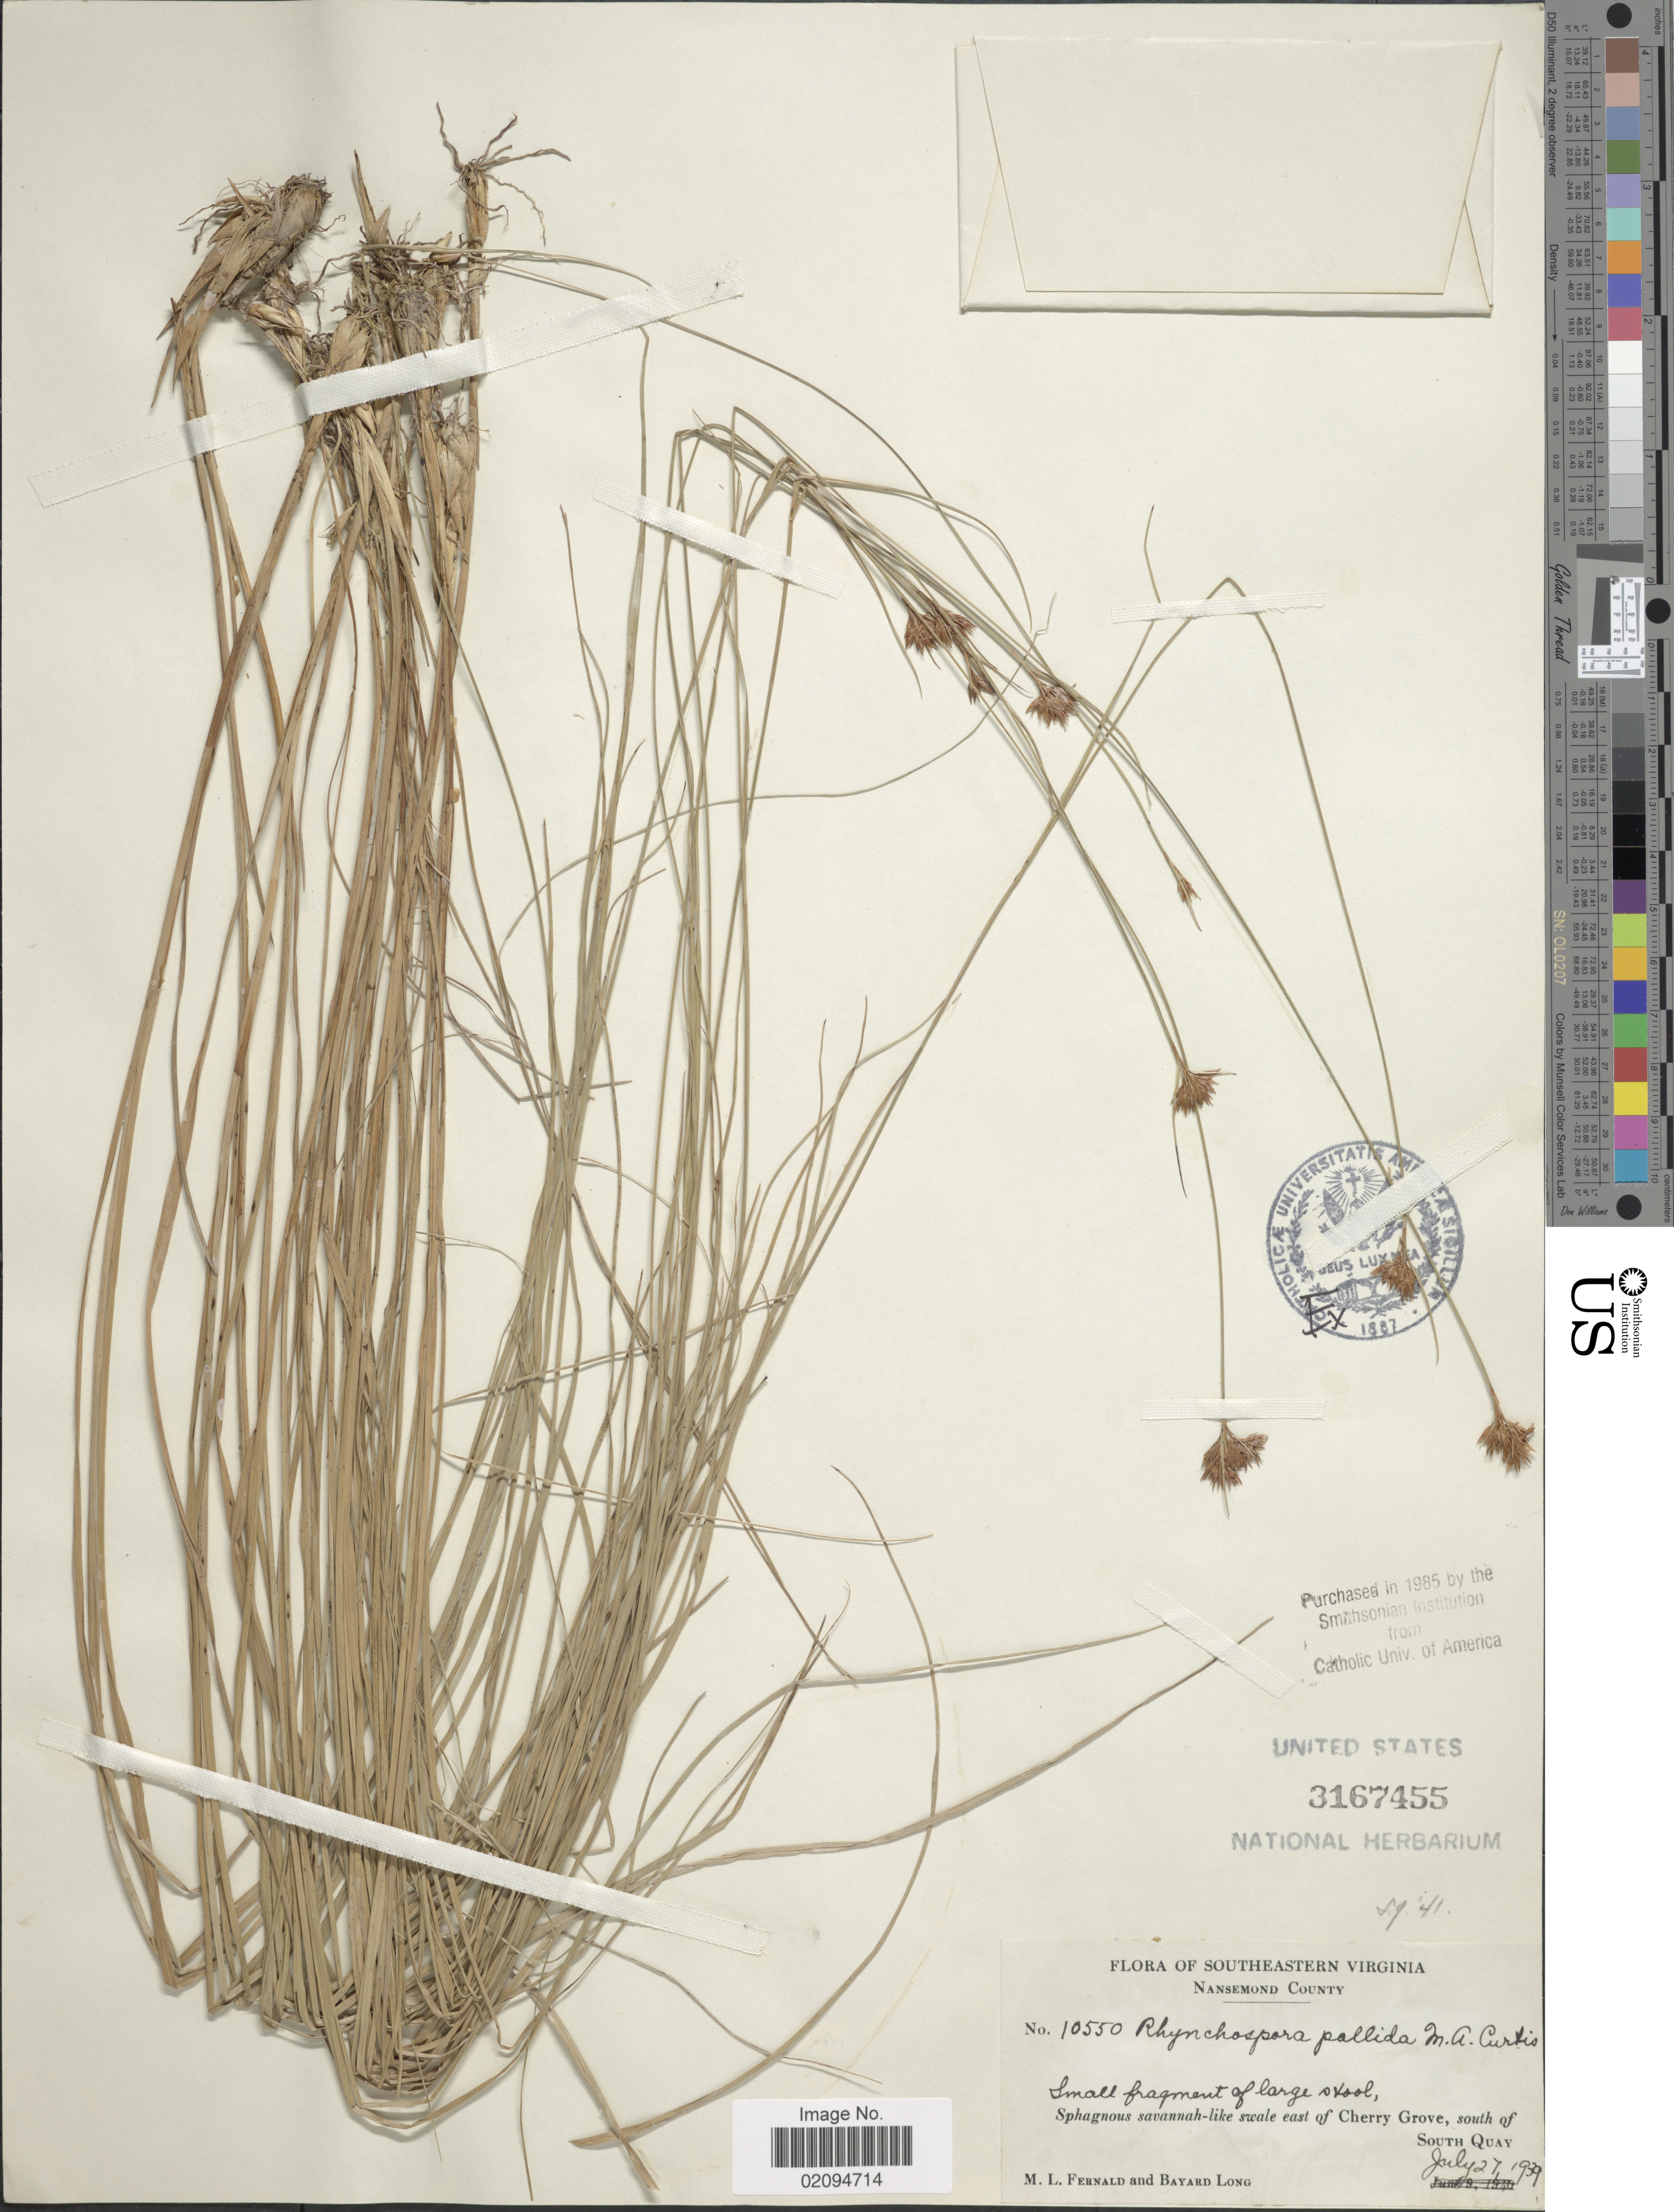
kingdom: Plantae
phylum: Tracheophyta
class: Liliopsida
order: Poales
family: Cyperaceae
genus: Rhynchospora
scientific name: Rhynchospora pallida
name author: M.A. Curtis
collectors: M. L. Fernald & B. Long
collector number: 10550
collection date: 1939-07-27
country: United States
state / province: Virginia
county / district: City of Suffolk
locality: Nansemond County. Southeastern Virginia. East of Cherry Grove, south of South Quay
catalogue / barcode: US 3167455